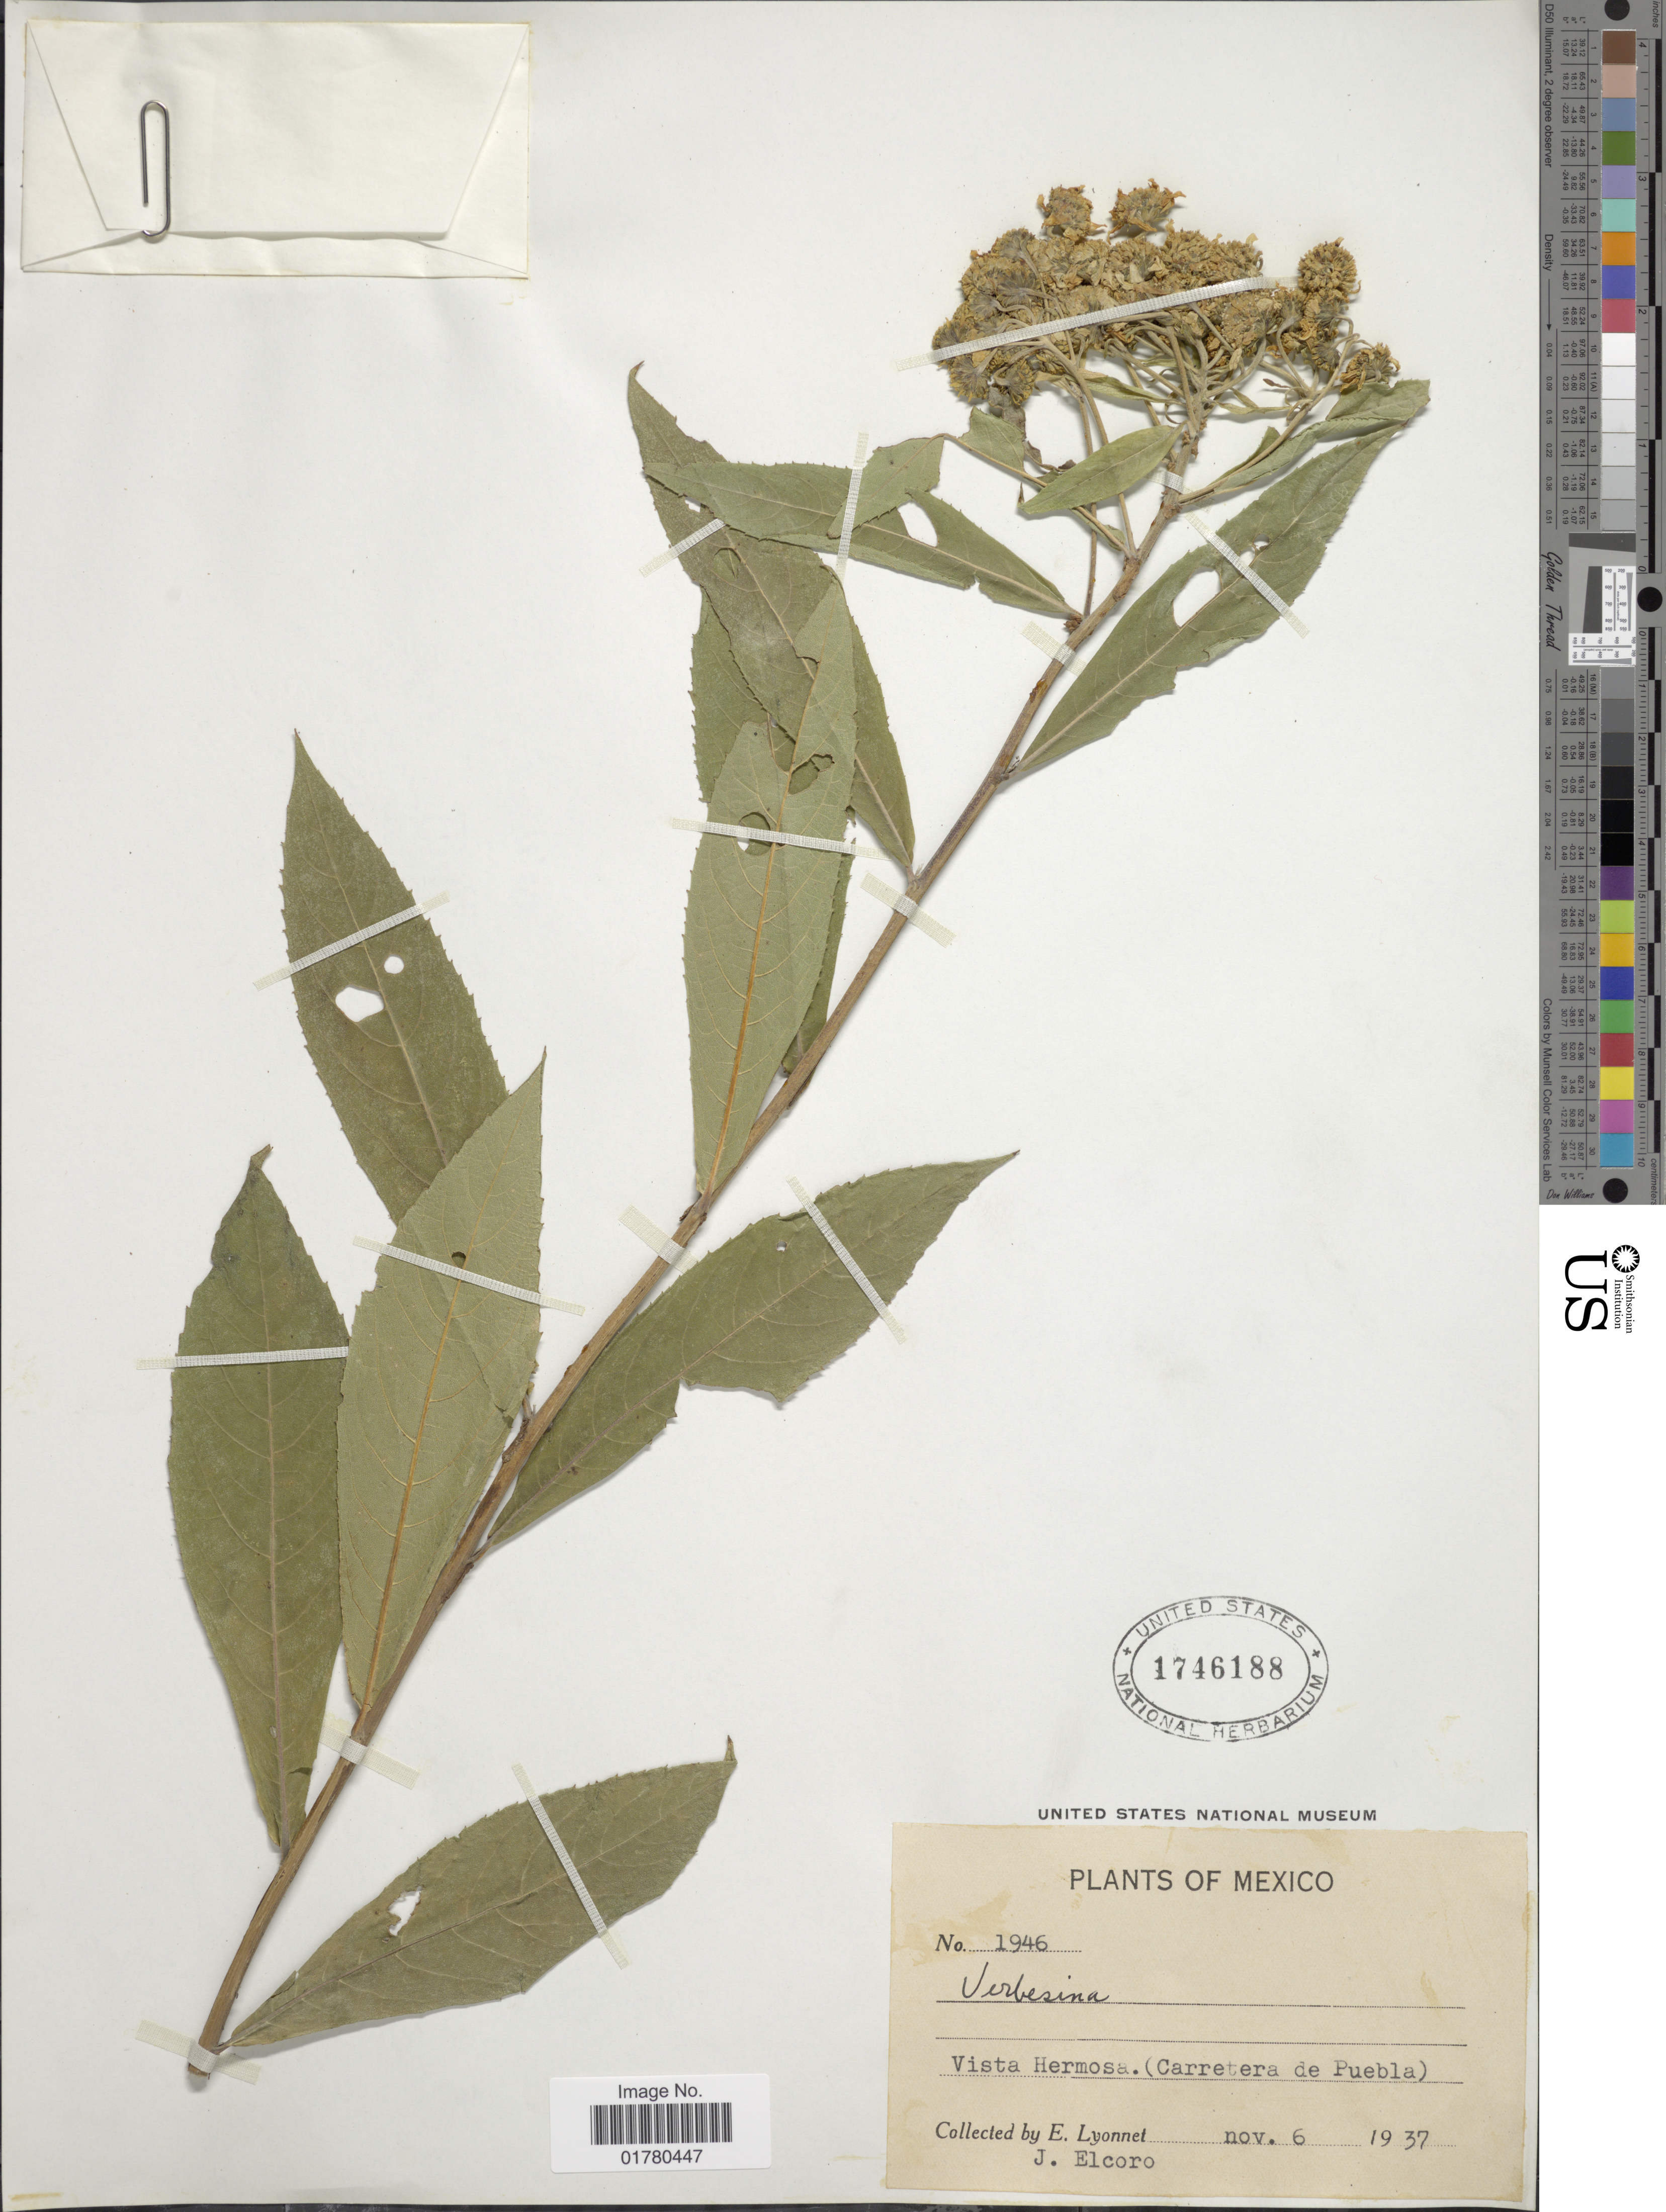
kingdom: Plantae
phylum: Tracheophyta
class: Magnoliopsida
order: Asterales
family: Asteraceae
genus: Verbesina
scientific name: Verbesina sp.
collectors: E. Lyonnet & J. Elcoro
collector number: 1946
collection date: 1937-11-06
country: Mexico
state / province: Puebla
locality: Vista Hermosa. (Carretera de Puebla)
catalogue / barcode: US 1746188